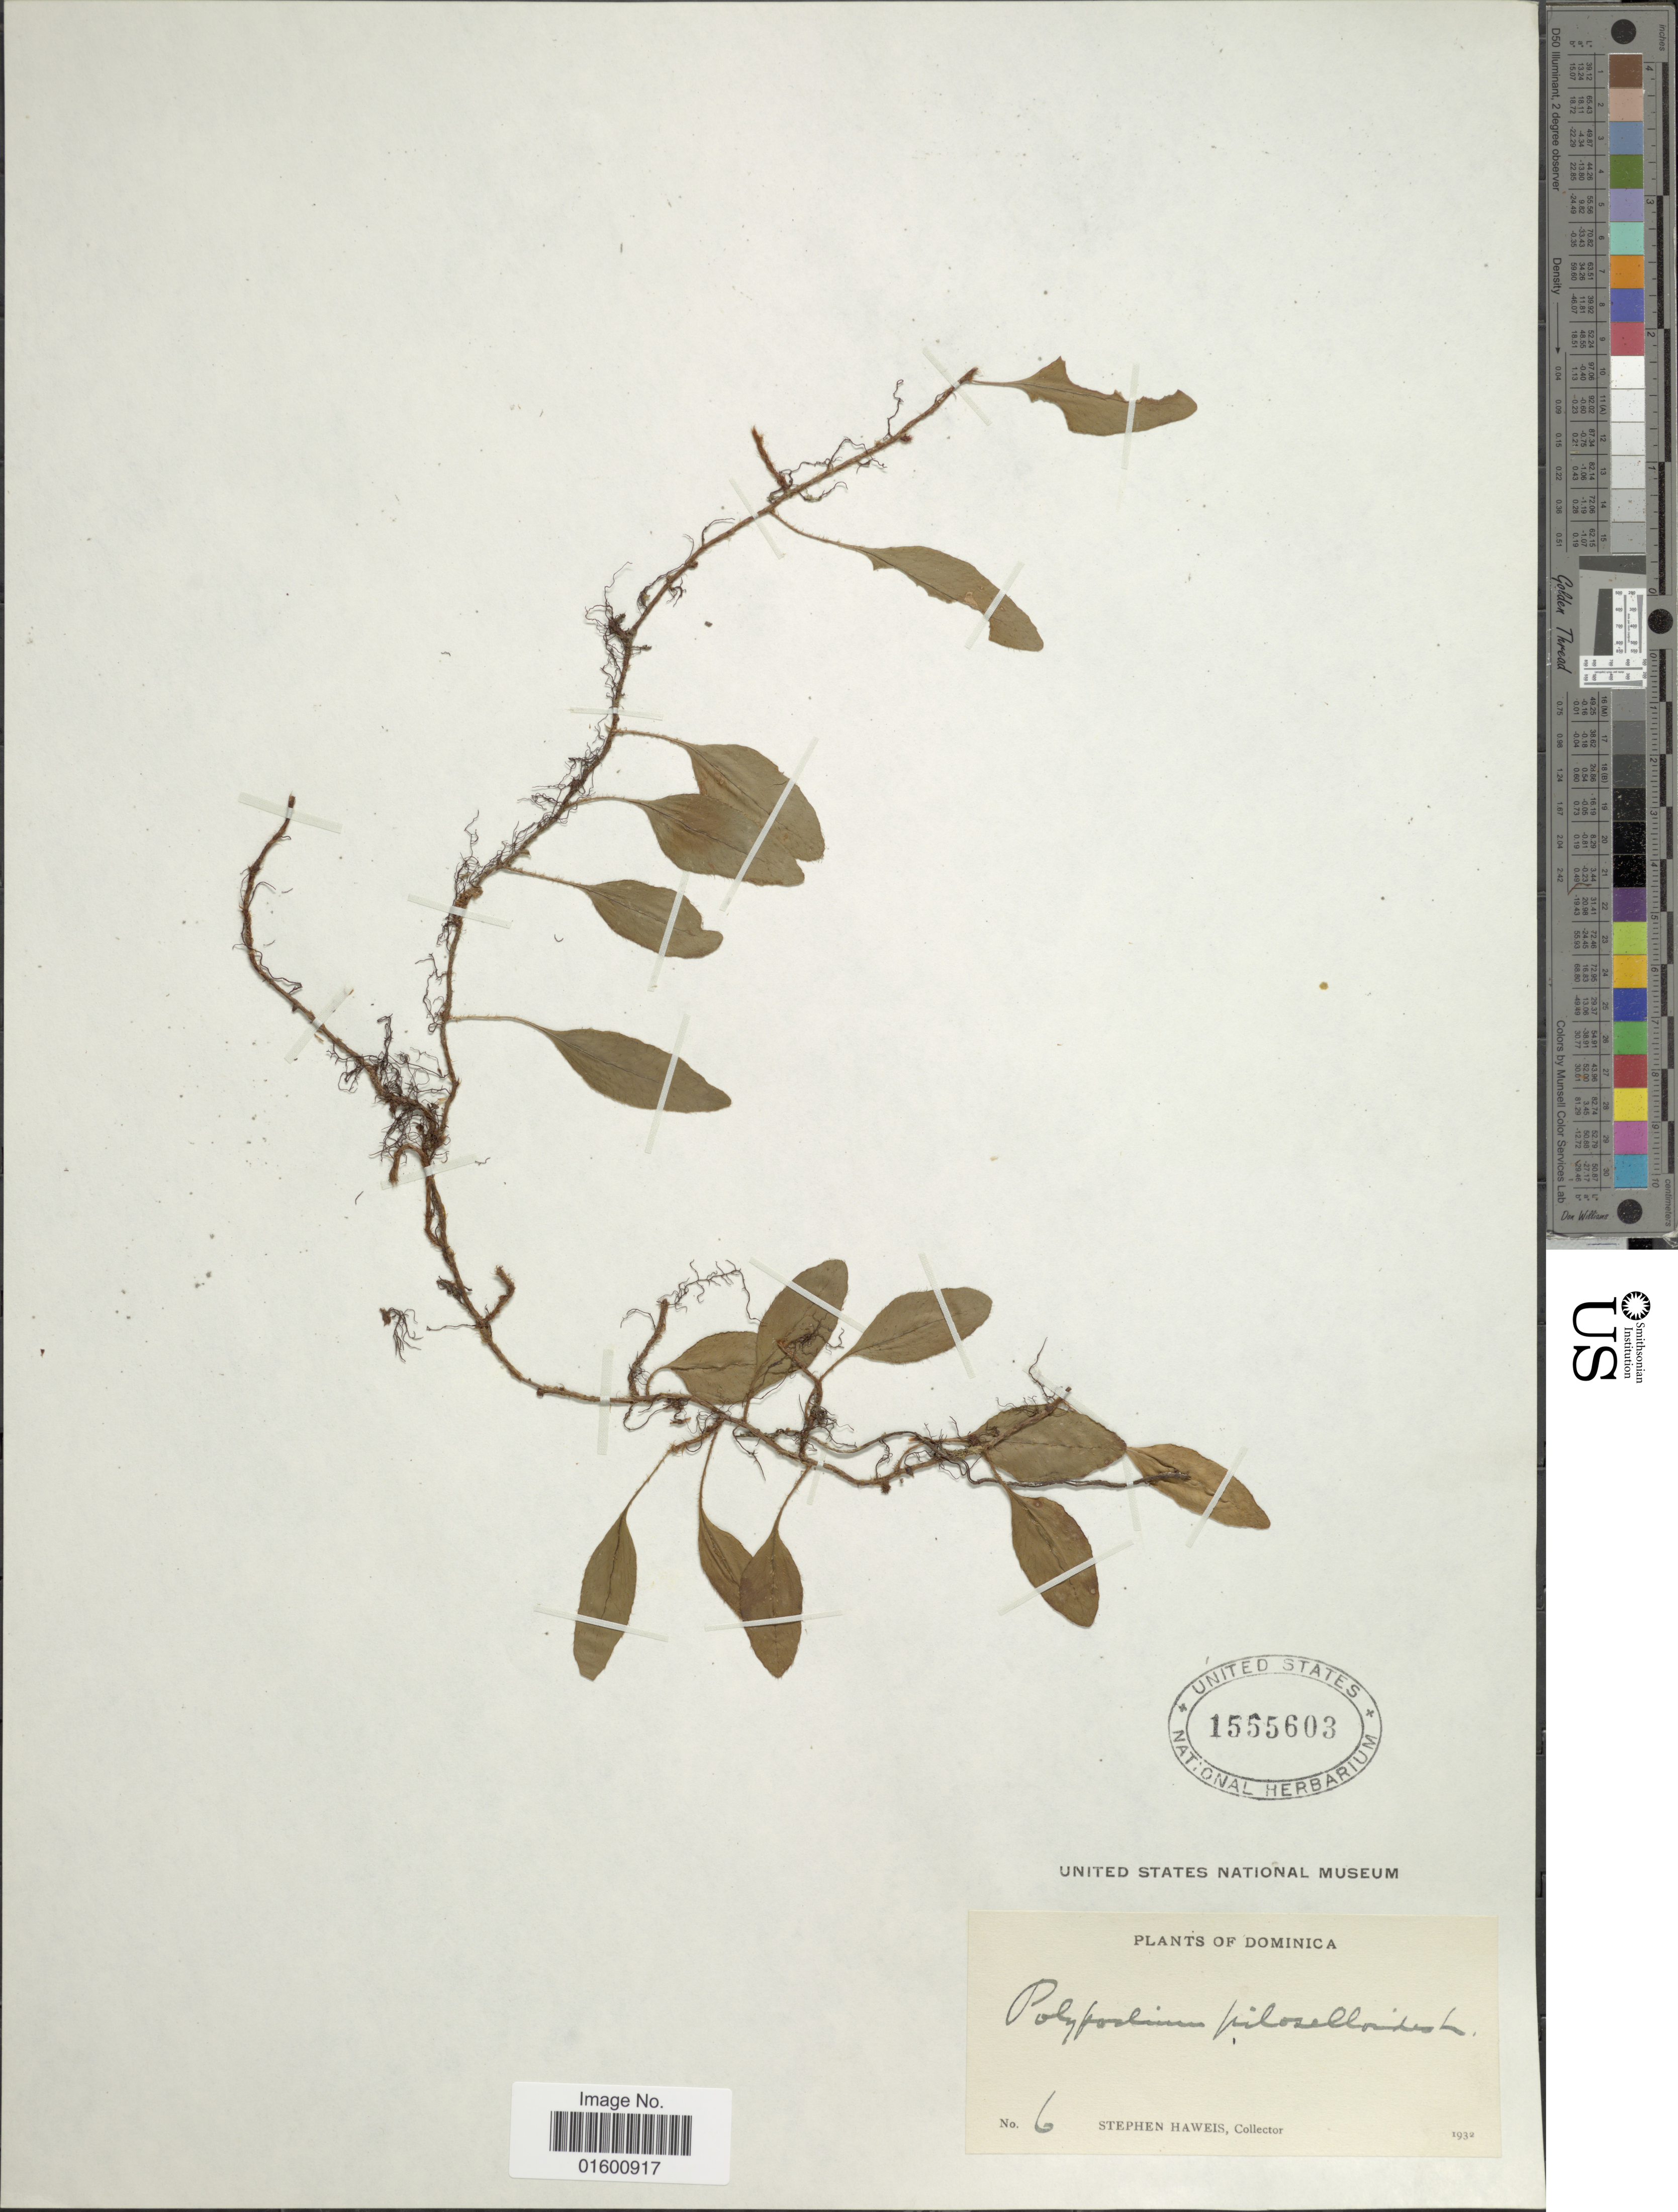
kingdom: Plantae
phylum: Tracheophyta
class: Polypodiopsida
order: Polypodiales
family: Polypodiaceae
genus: Microgramma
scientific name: Microgramma piloselloides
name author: (L.) Copel.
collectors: S. Haweis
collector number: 6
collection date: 1932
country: Dominica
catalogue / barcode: US 1555603